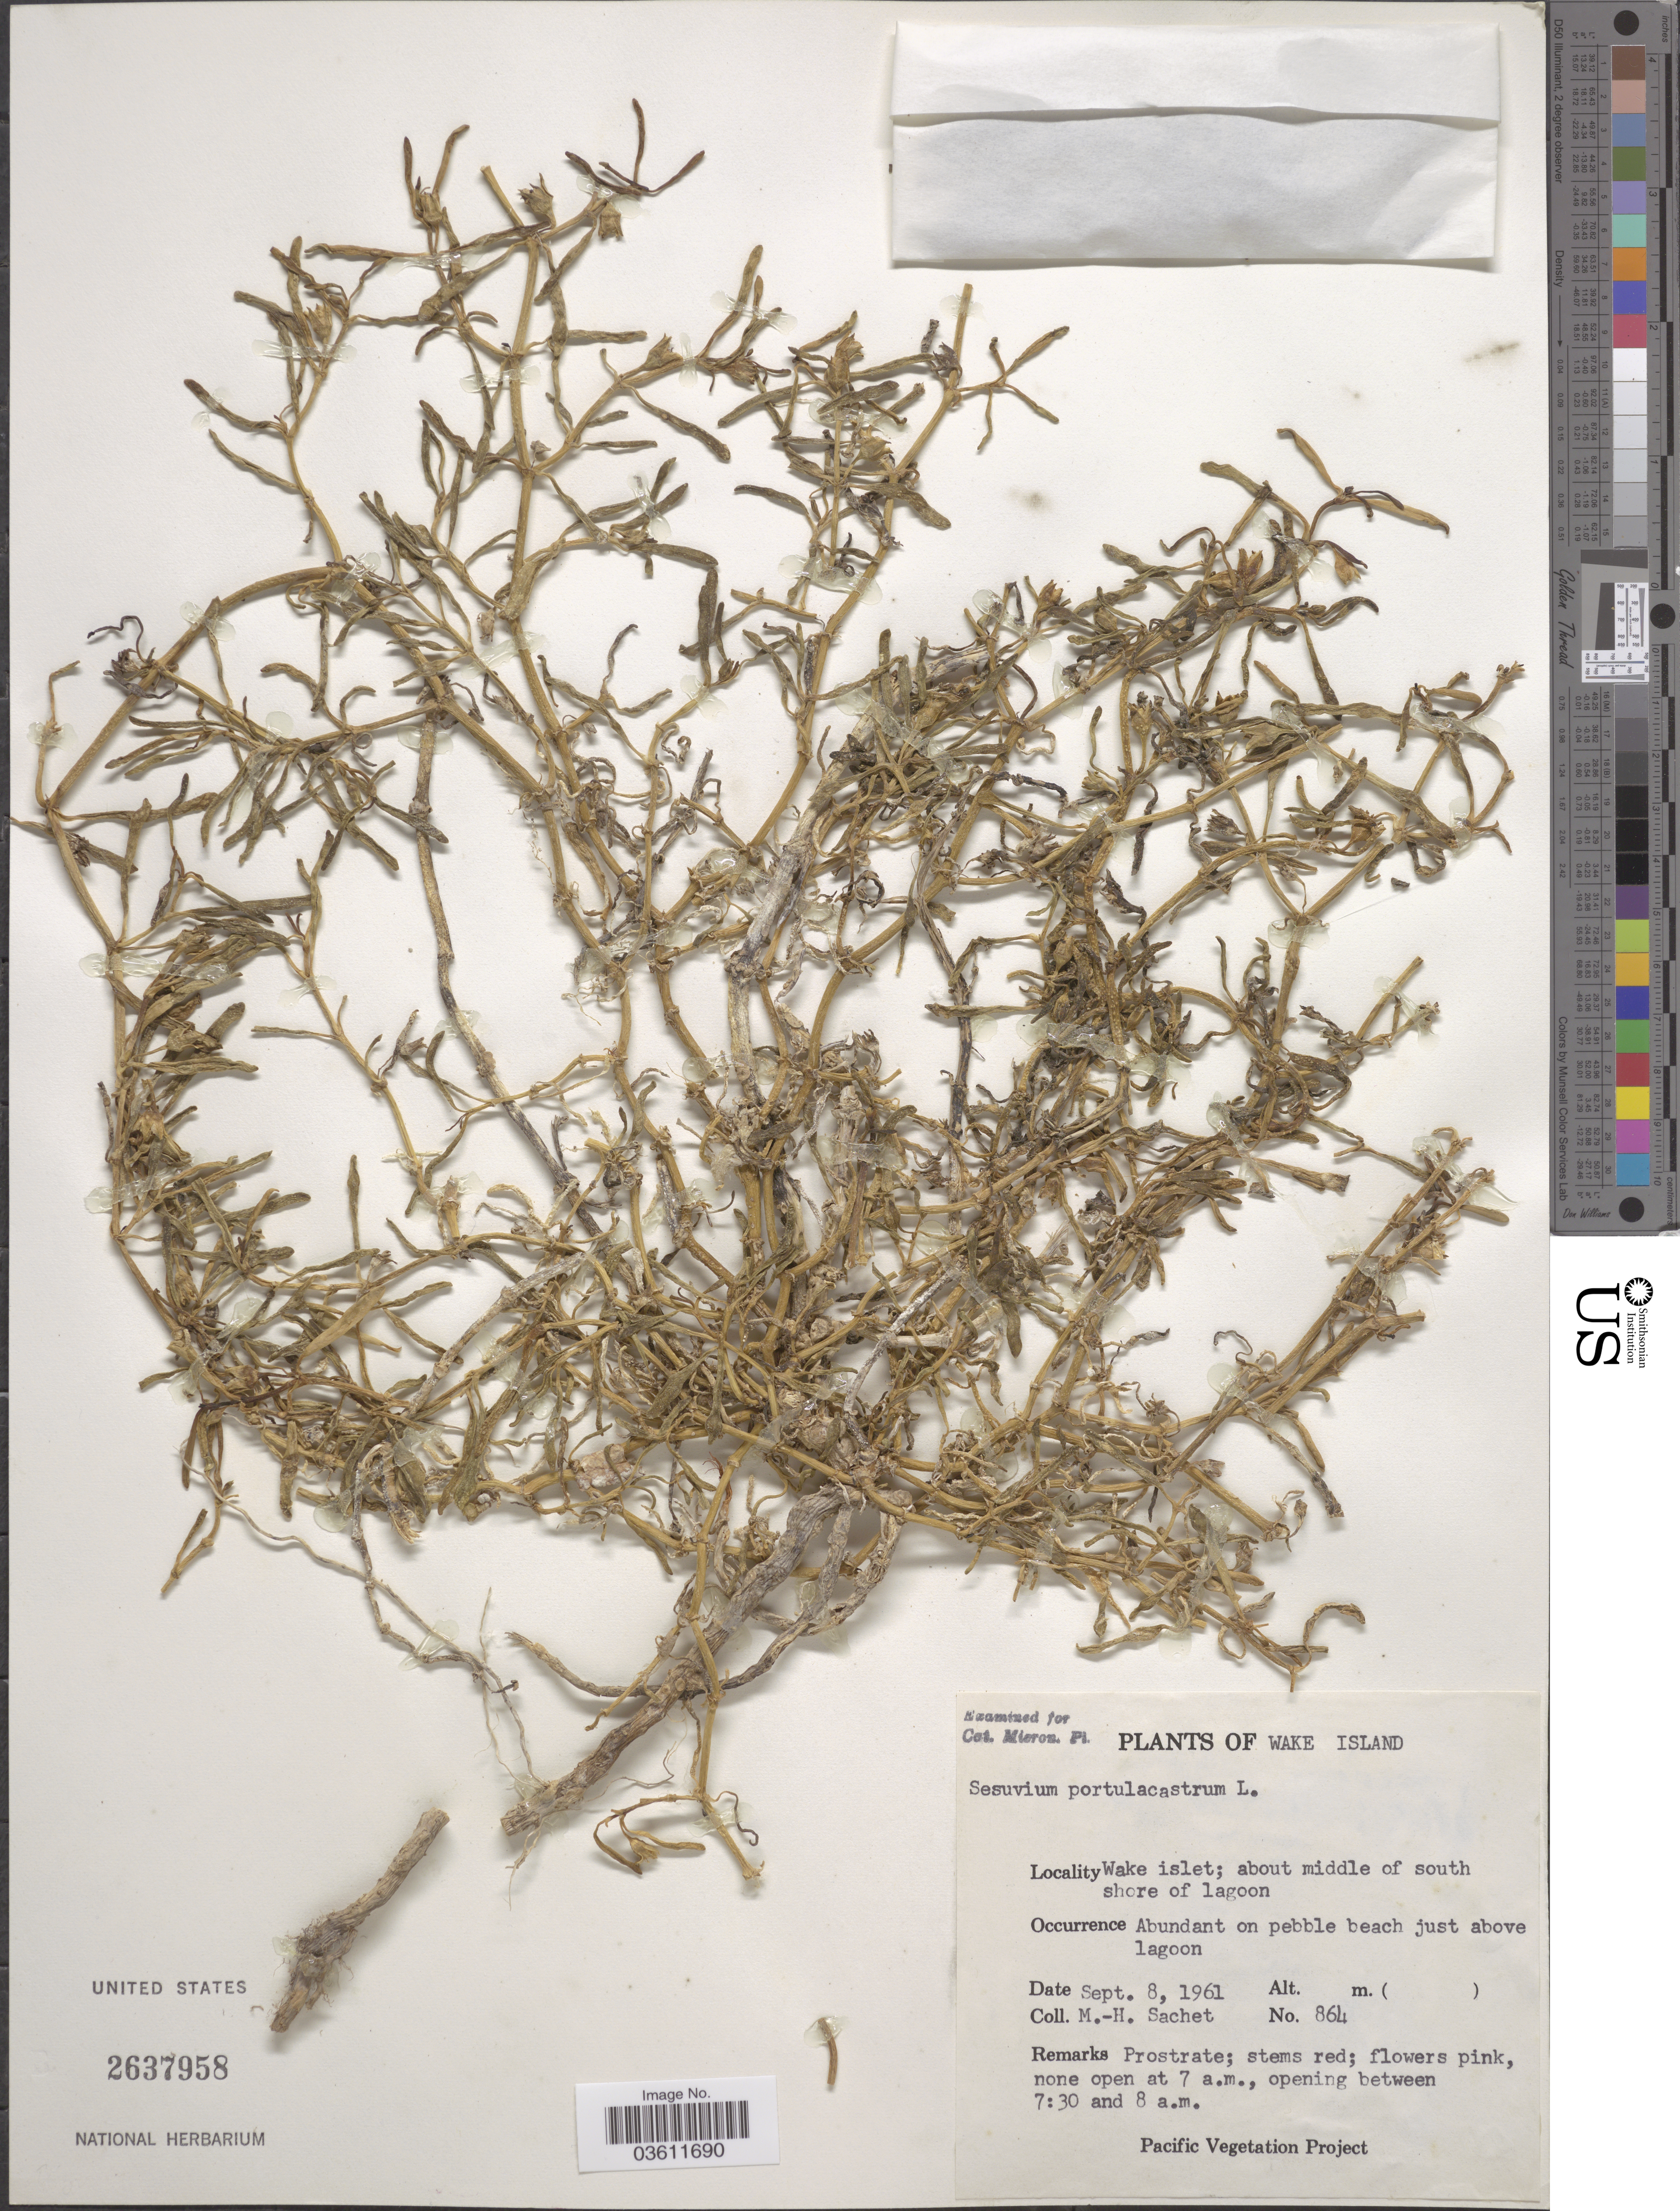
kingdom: Plantae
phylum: Tracheophyta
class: Magnoliopsida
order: Caryophyllales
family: Aizoaceae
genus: Sesuvium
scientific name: Sesuvium portulacastrum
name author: (L.) L.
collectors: M.-H. Sachet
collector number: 864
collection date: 1961-09-08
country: U.S. Administered Pacific Islands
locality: Wake Island. Wake islet; about middle of south shore of lagoon.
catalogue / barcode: US 2637958